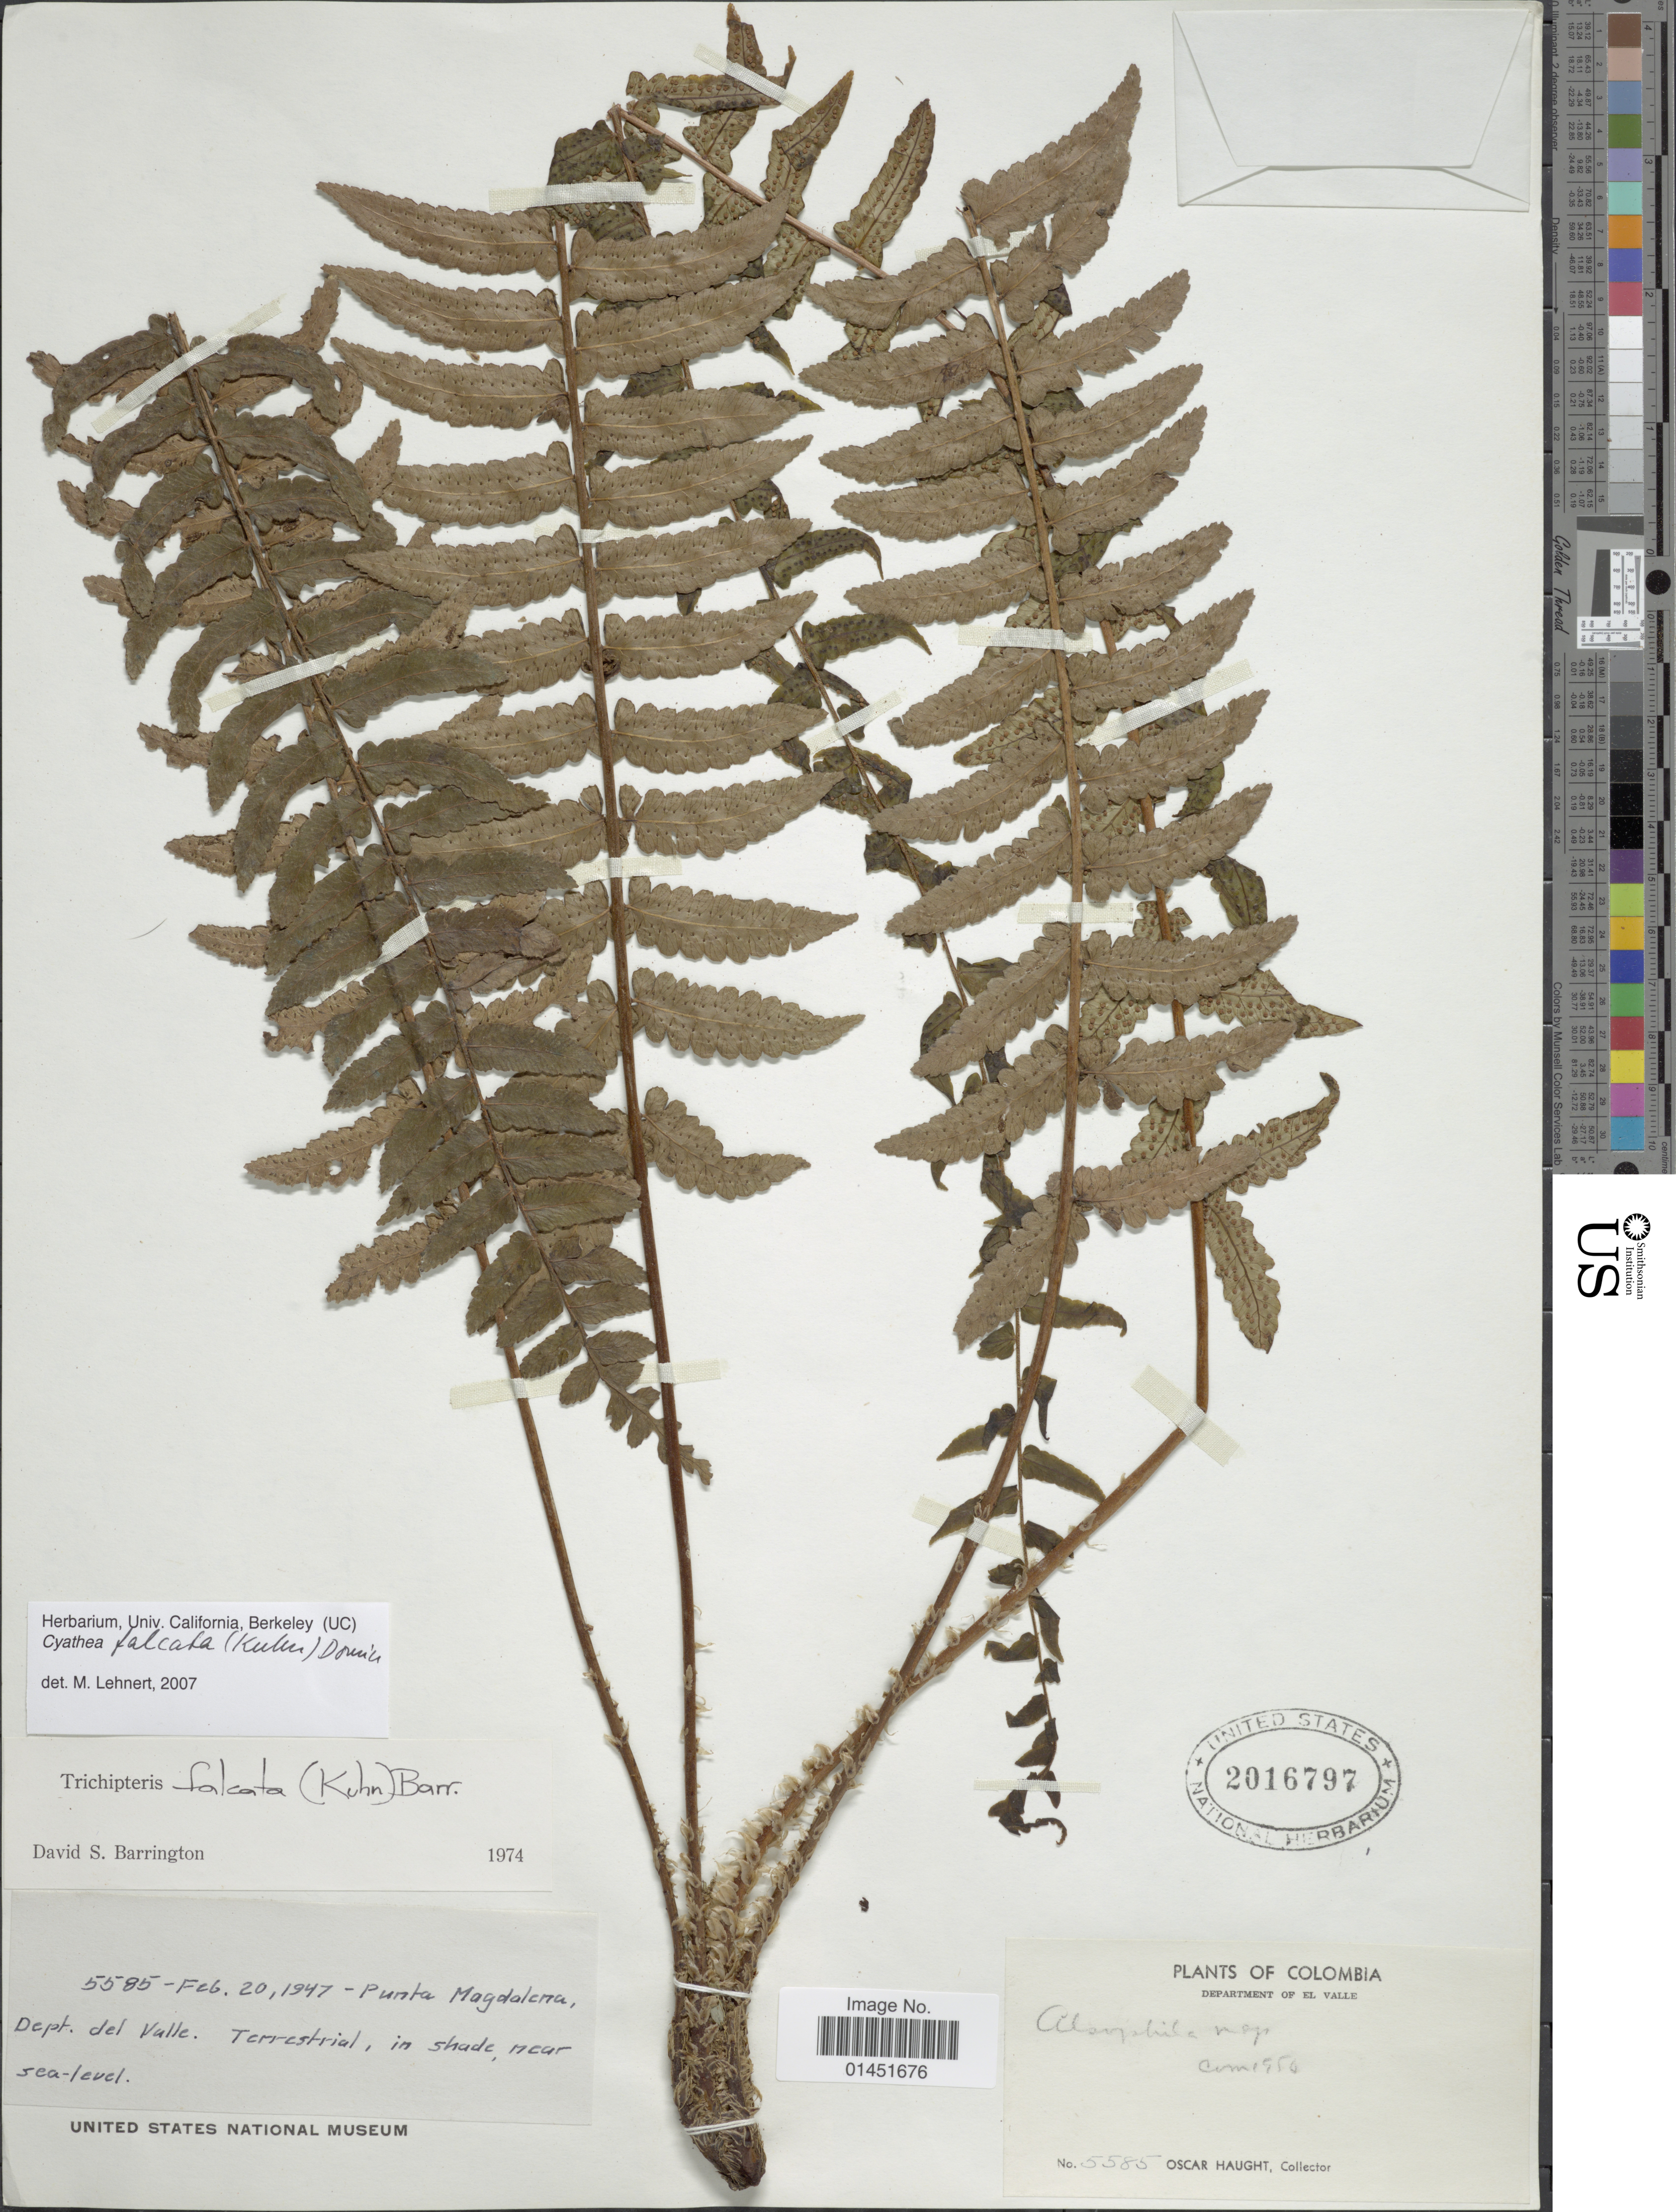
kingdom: Plantae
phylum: Tracheophyta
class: Polypodiopsida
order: Cyatheales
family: Cyatheaceae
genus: Cyathea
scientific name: Cyathea falcata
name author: (Kuhn) Domin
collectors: O. Haught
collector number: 5585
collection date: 1947-02-20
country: Colombia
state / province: Valle del Cauca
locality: Punta Magdalena, Dept. del Valle.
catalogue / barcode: US 2016797